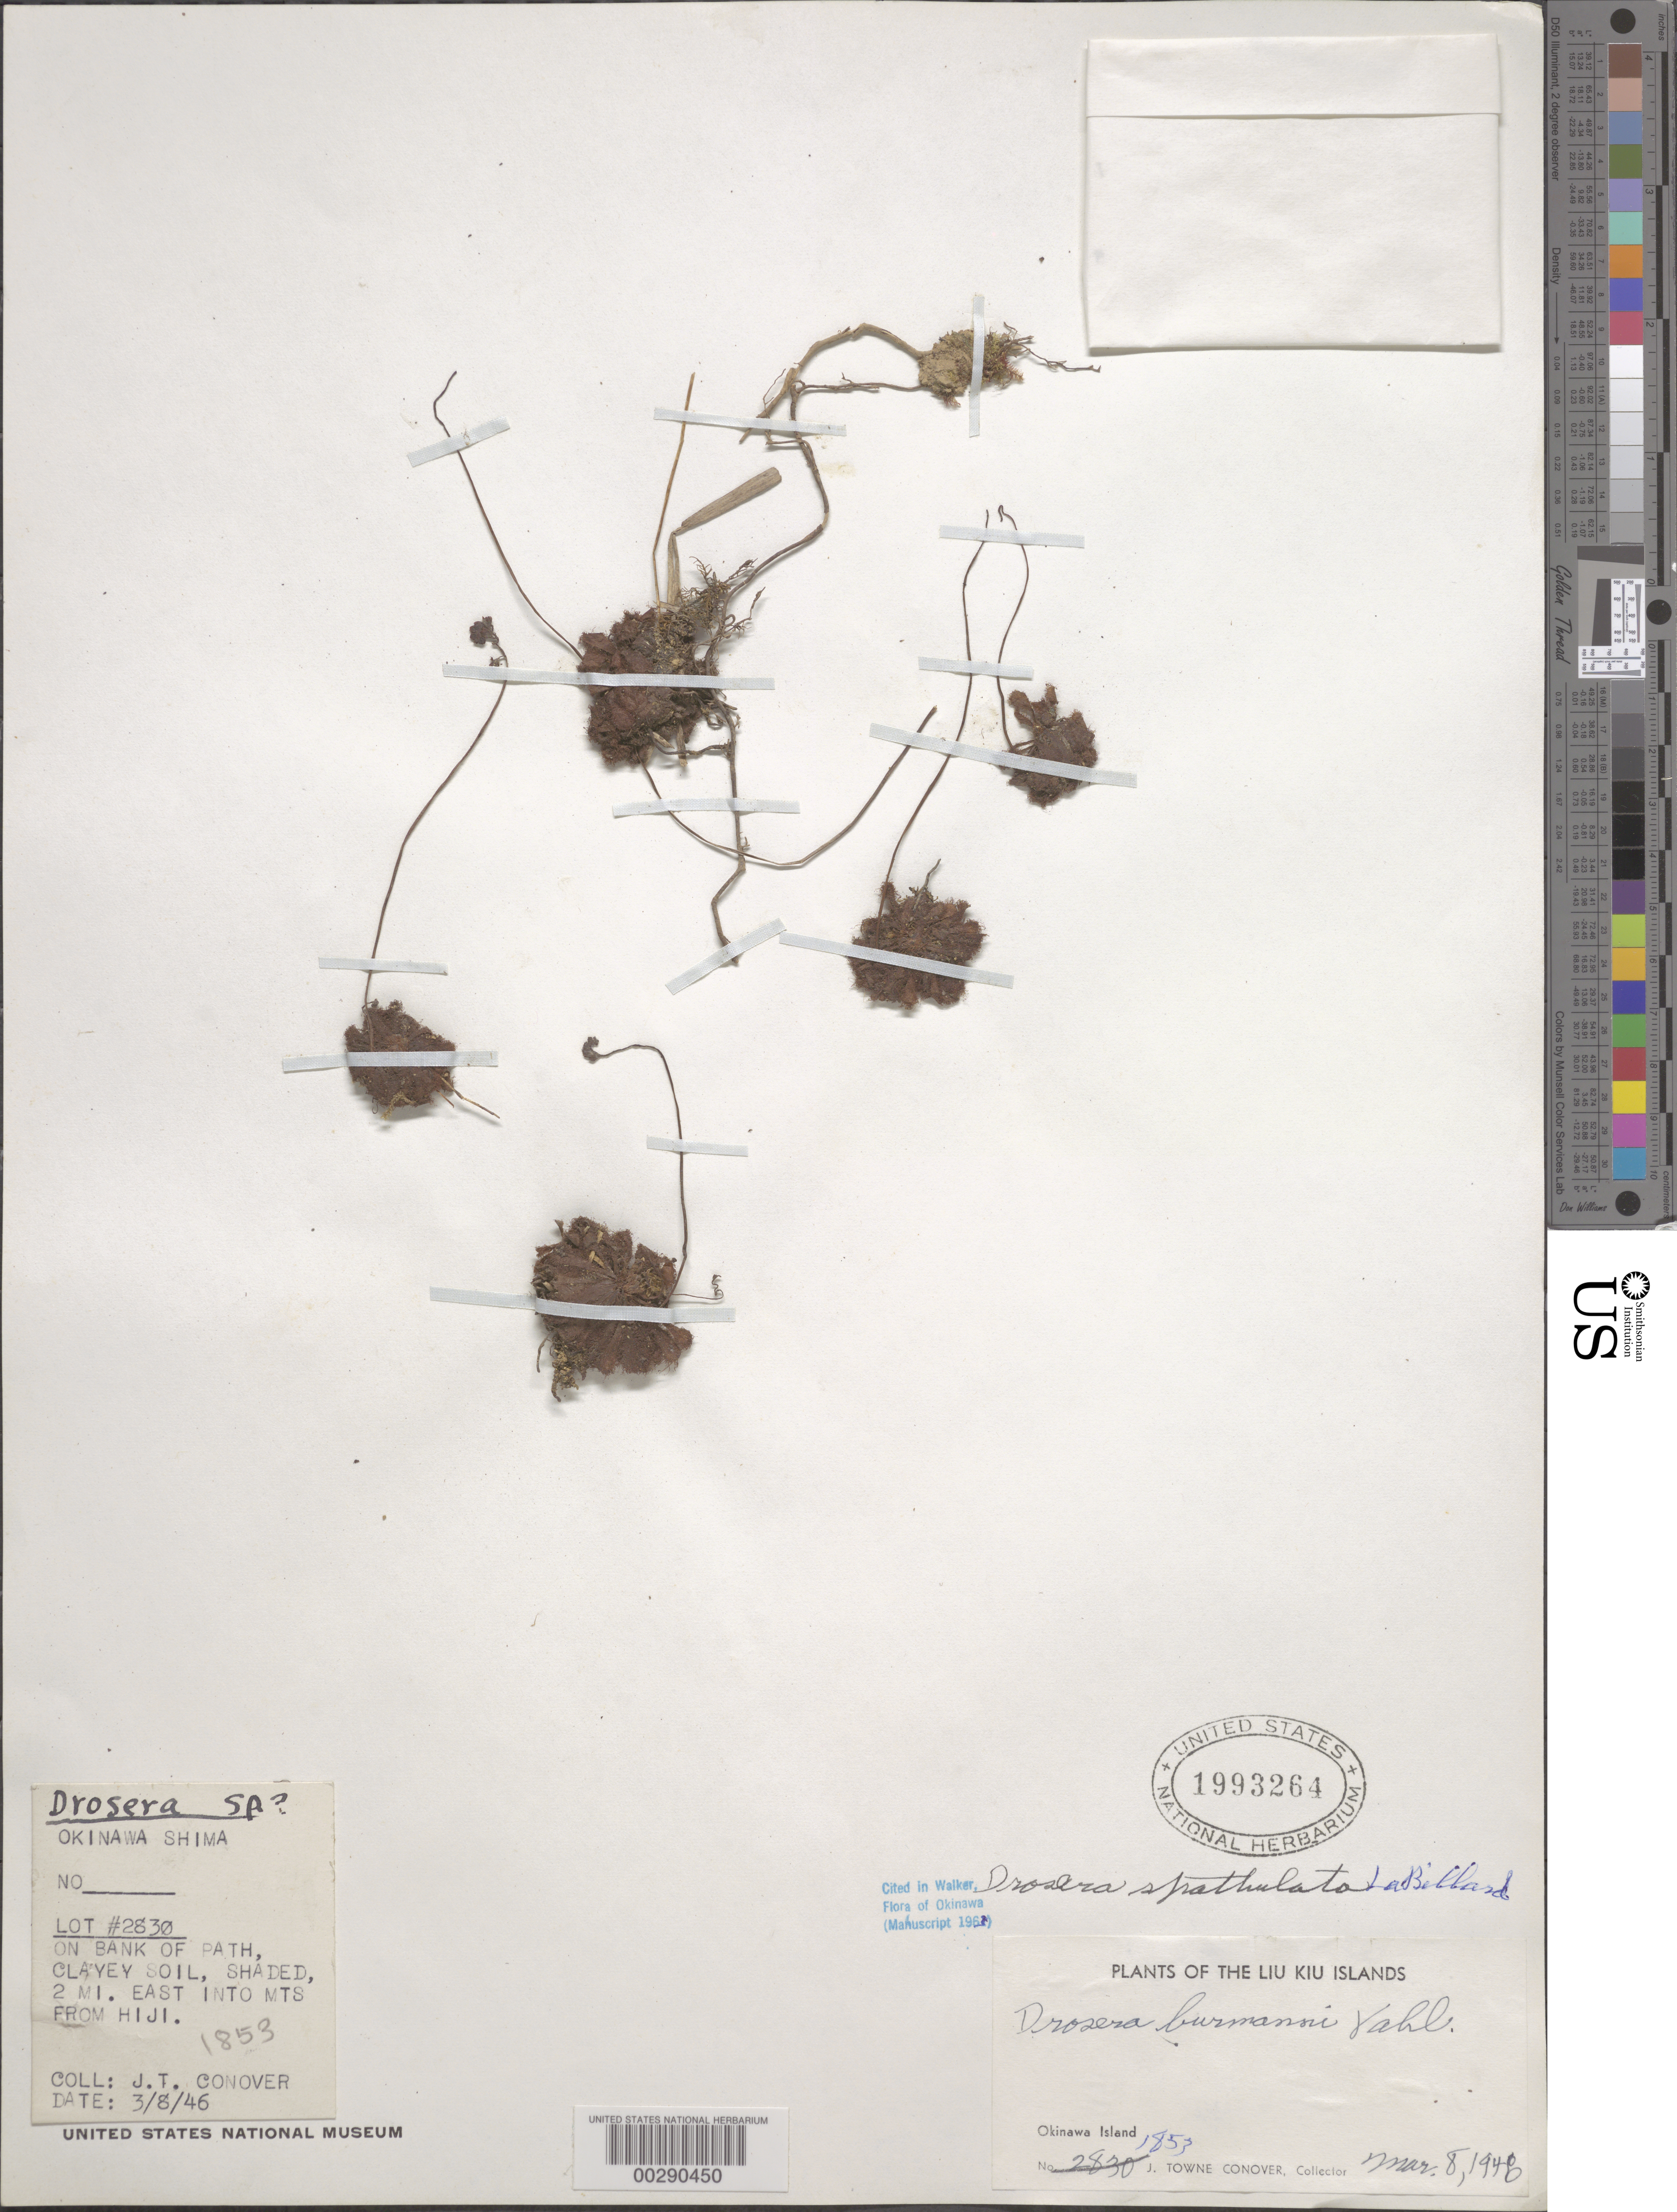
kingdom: Plantae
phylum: Tracheophyta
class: Magnoliopsida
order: Caryophyllales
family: Droseraceae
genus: Drosera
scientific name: Drosera spathulata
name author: Labill.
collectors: J. T. Conover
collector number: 1853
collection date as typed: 08 Mar 1946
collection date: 1946-03-08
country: Japan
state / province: Okinawa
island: Okinawa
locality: Okinawa i., e of hiji [Okinawa Is.]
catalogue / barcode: US 1993264